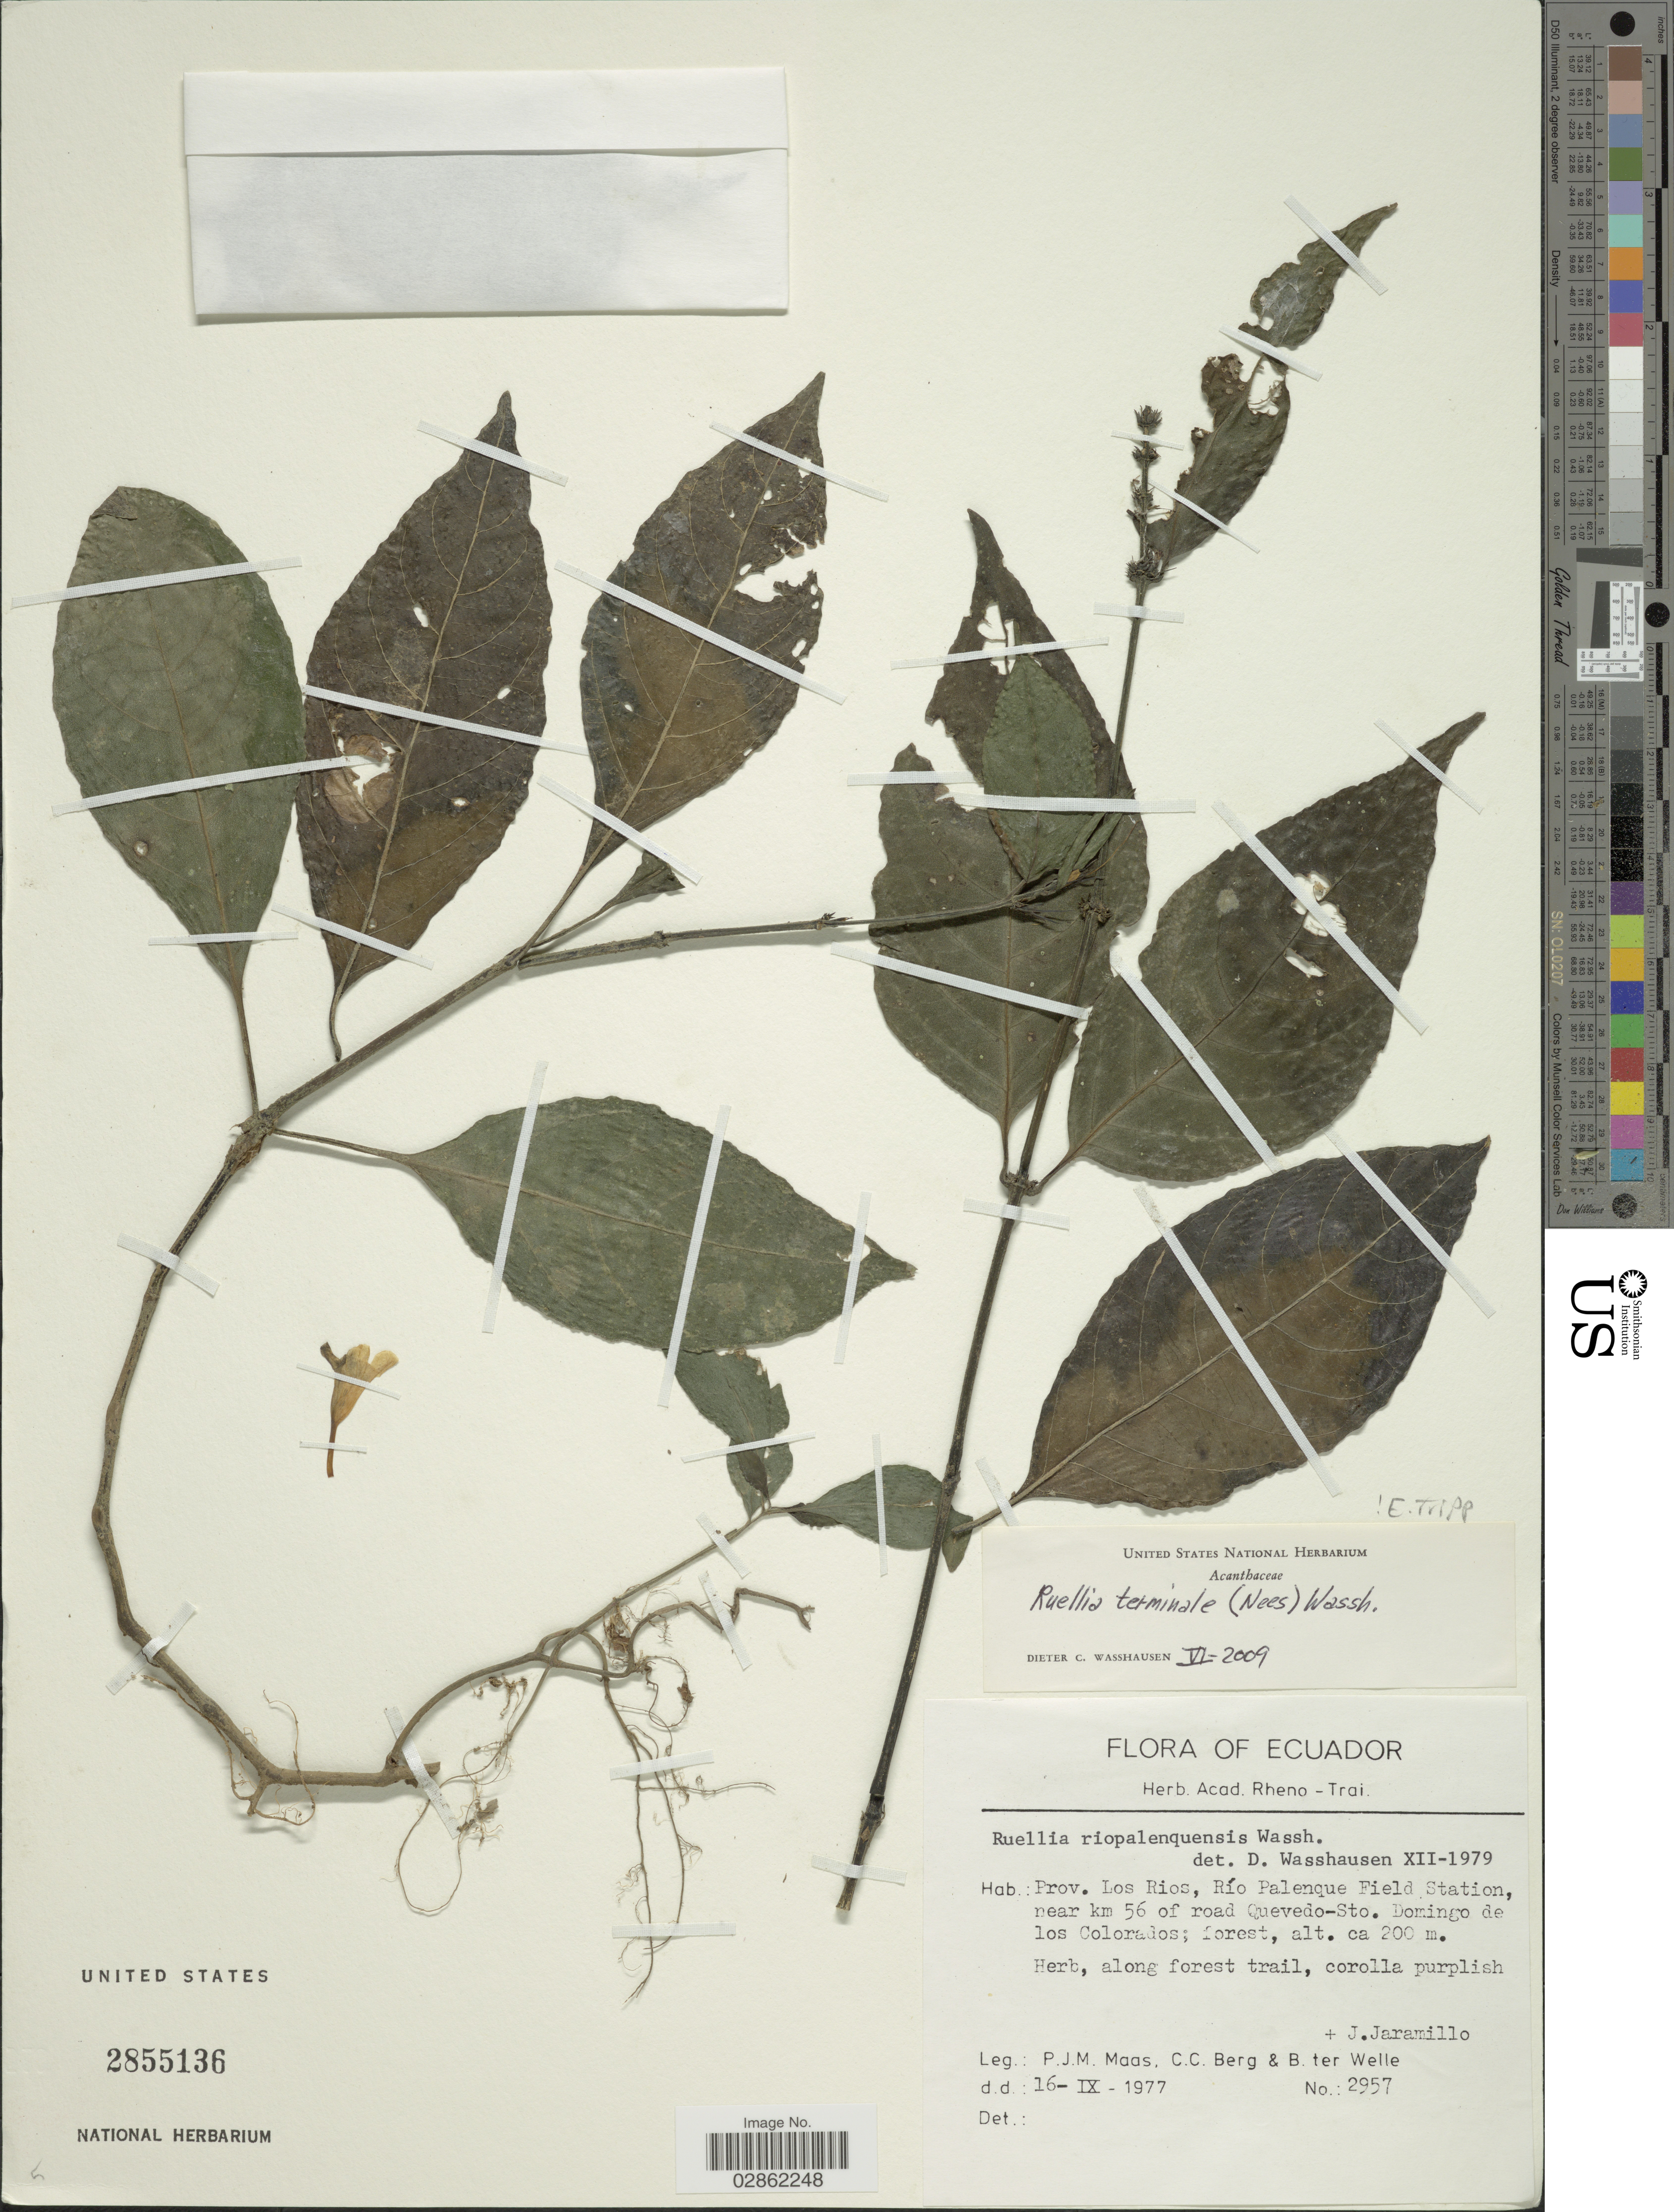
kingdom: Plantae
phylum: Tracheophyta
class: Magnoliopsida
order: Lamiales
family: Acanthaceae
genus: Ruellia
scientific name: Ruellia terminalis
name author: (Nees) Wassh.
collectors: P. Maas, C. C. Berg, B. ter Welle & J. Jaramillo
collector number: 2957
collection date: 1977-09-16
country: Ecuador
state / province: Los Ríos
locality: Río Palenque Field Station, near km 56 of road Quevedo-Sto. Domingo de los Colorados.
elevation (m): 200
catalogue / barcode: US 2855136